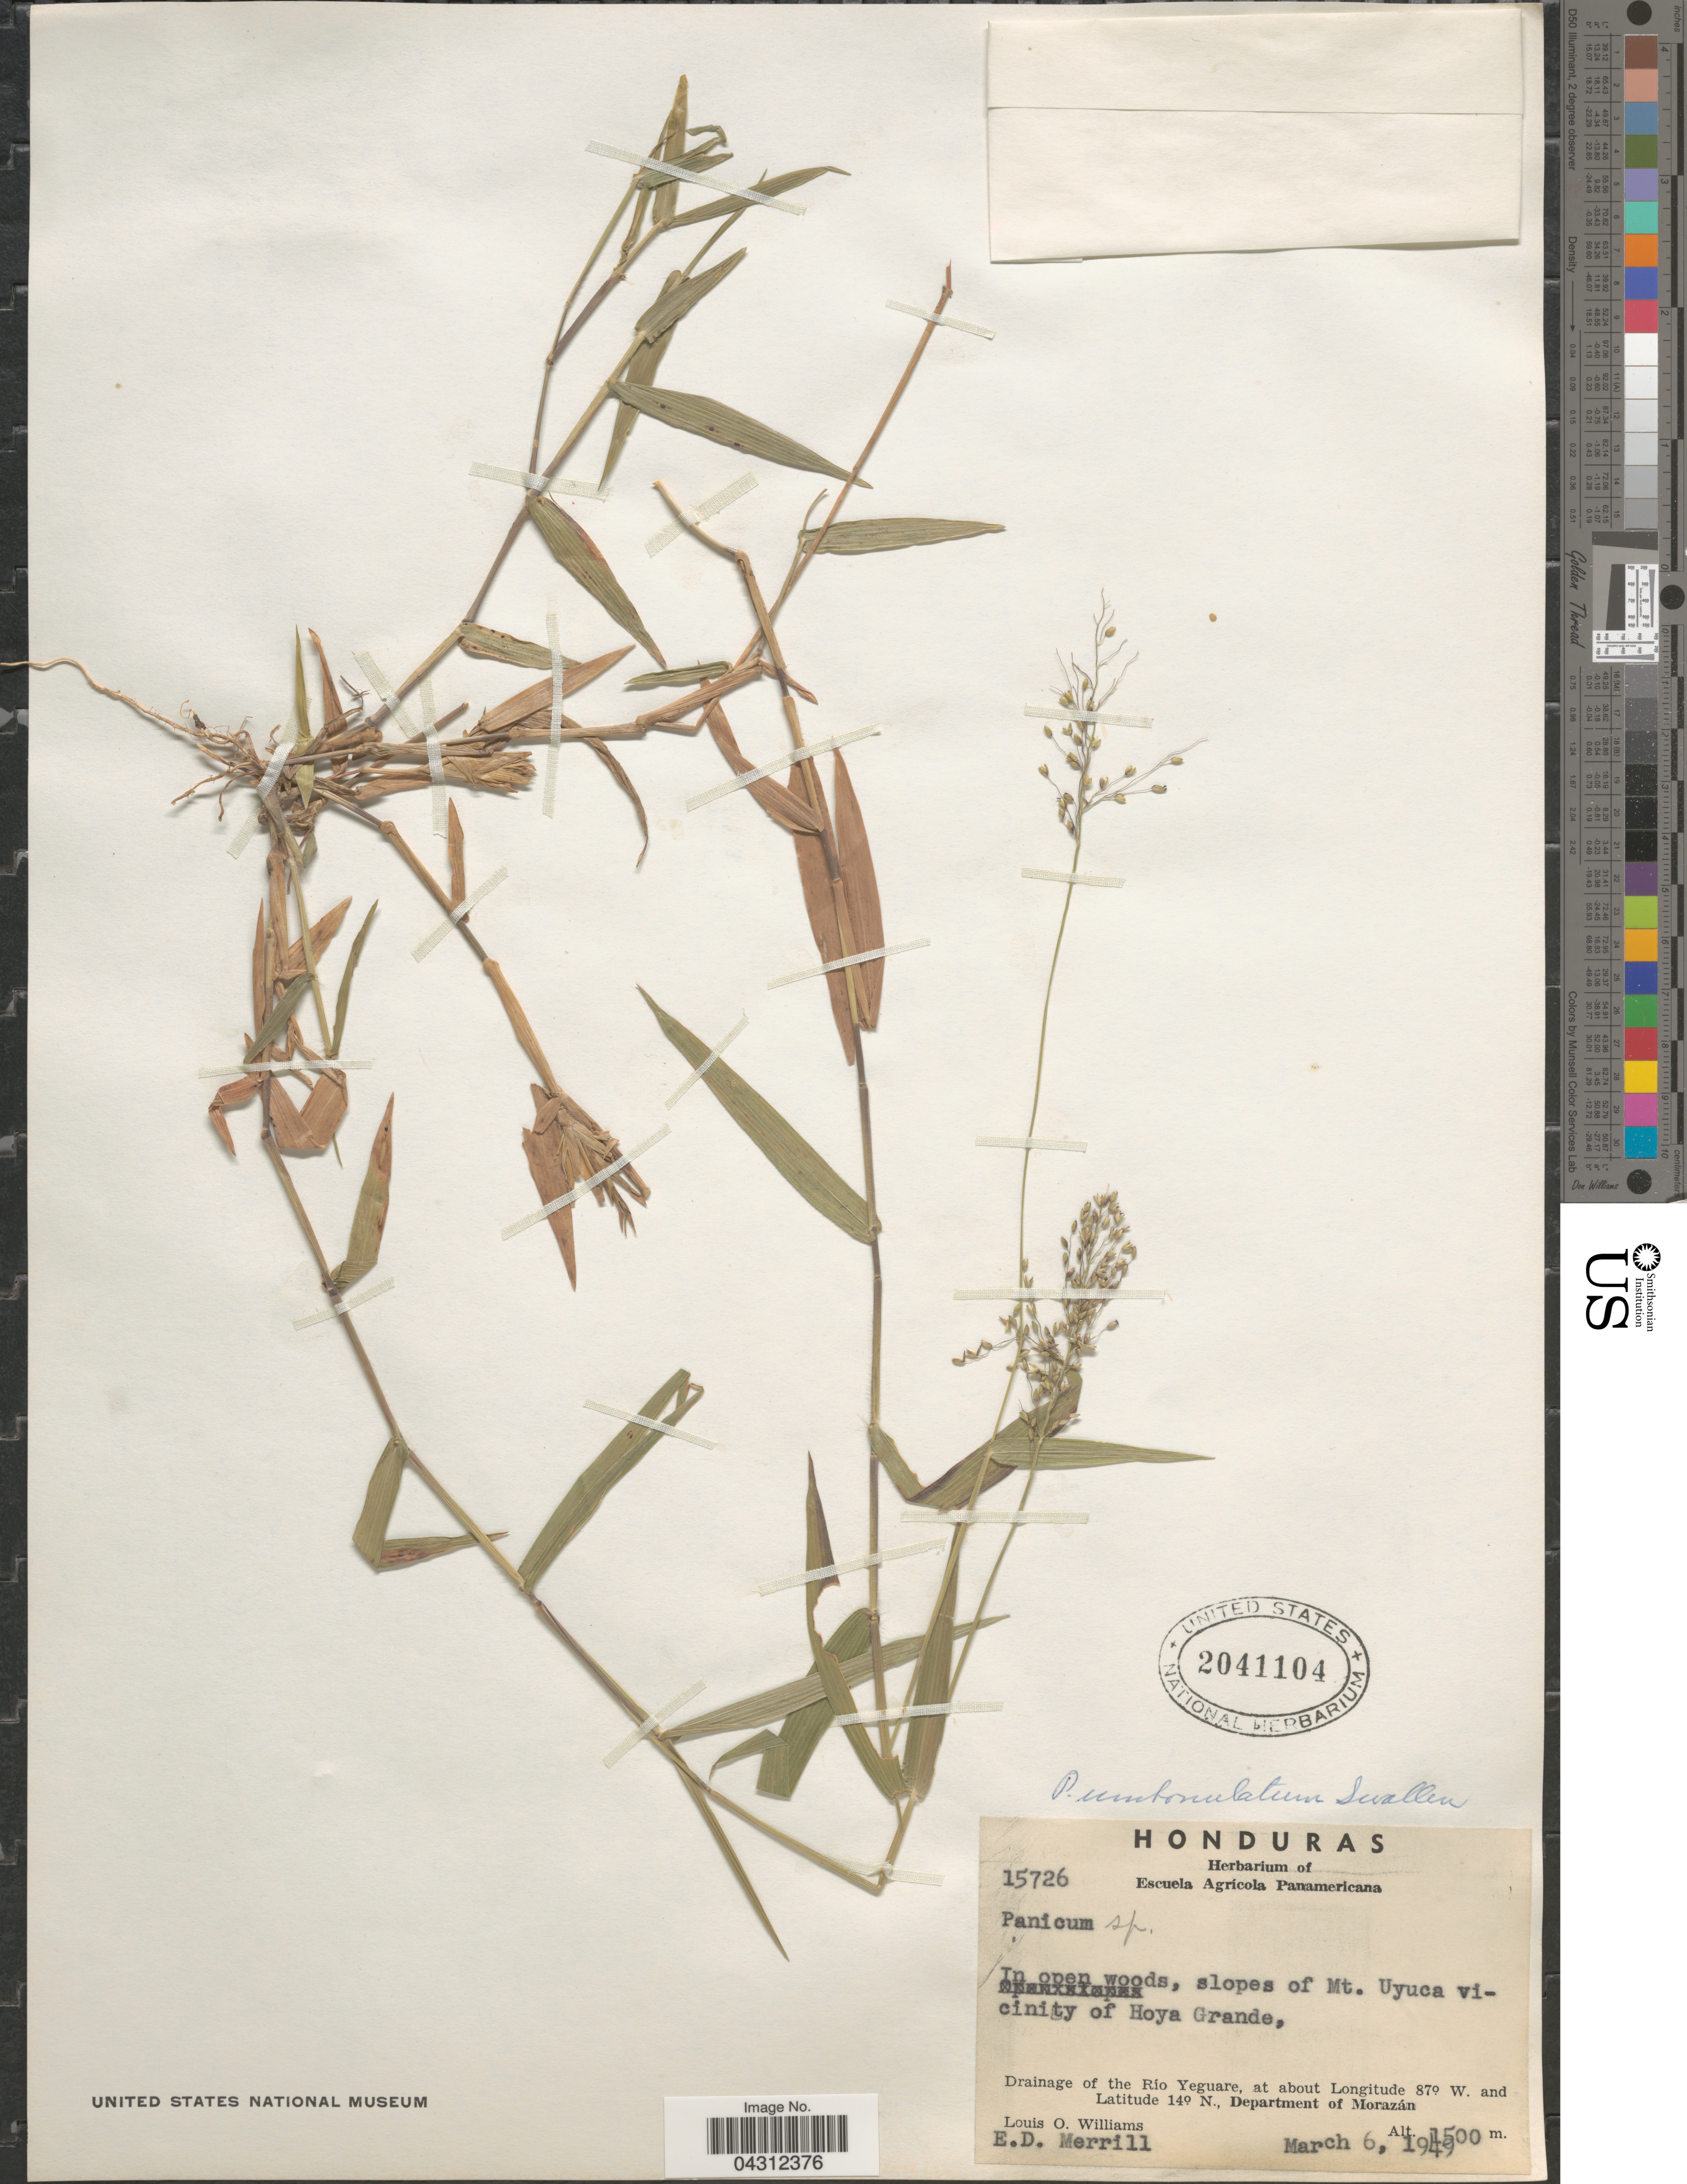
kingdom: Plantae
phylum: Tracheophyta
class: Liliopsida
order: Poales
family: Poaceae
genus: Dichanthelium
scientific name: Dichanthelium umbonulatum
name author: (Swallen) Davidse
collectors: L. O. Williams & E. D. Merrill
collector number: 15726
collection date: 1949-03-06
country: Honduras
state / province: Fco. Morazán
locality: In open woods, slopes of Mt. Uyuca vicinity of Hoya Grande. Drainage of the Río Yeguare, Department of Morazán.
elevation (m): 1500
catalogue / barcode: US 2041104